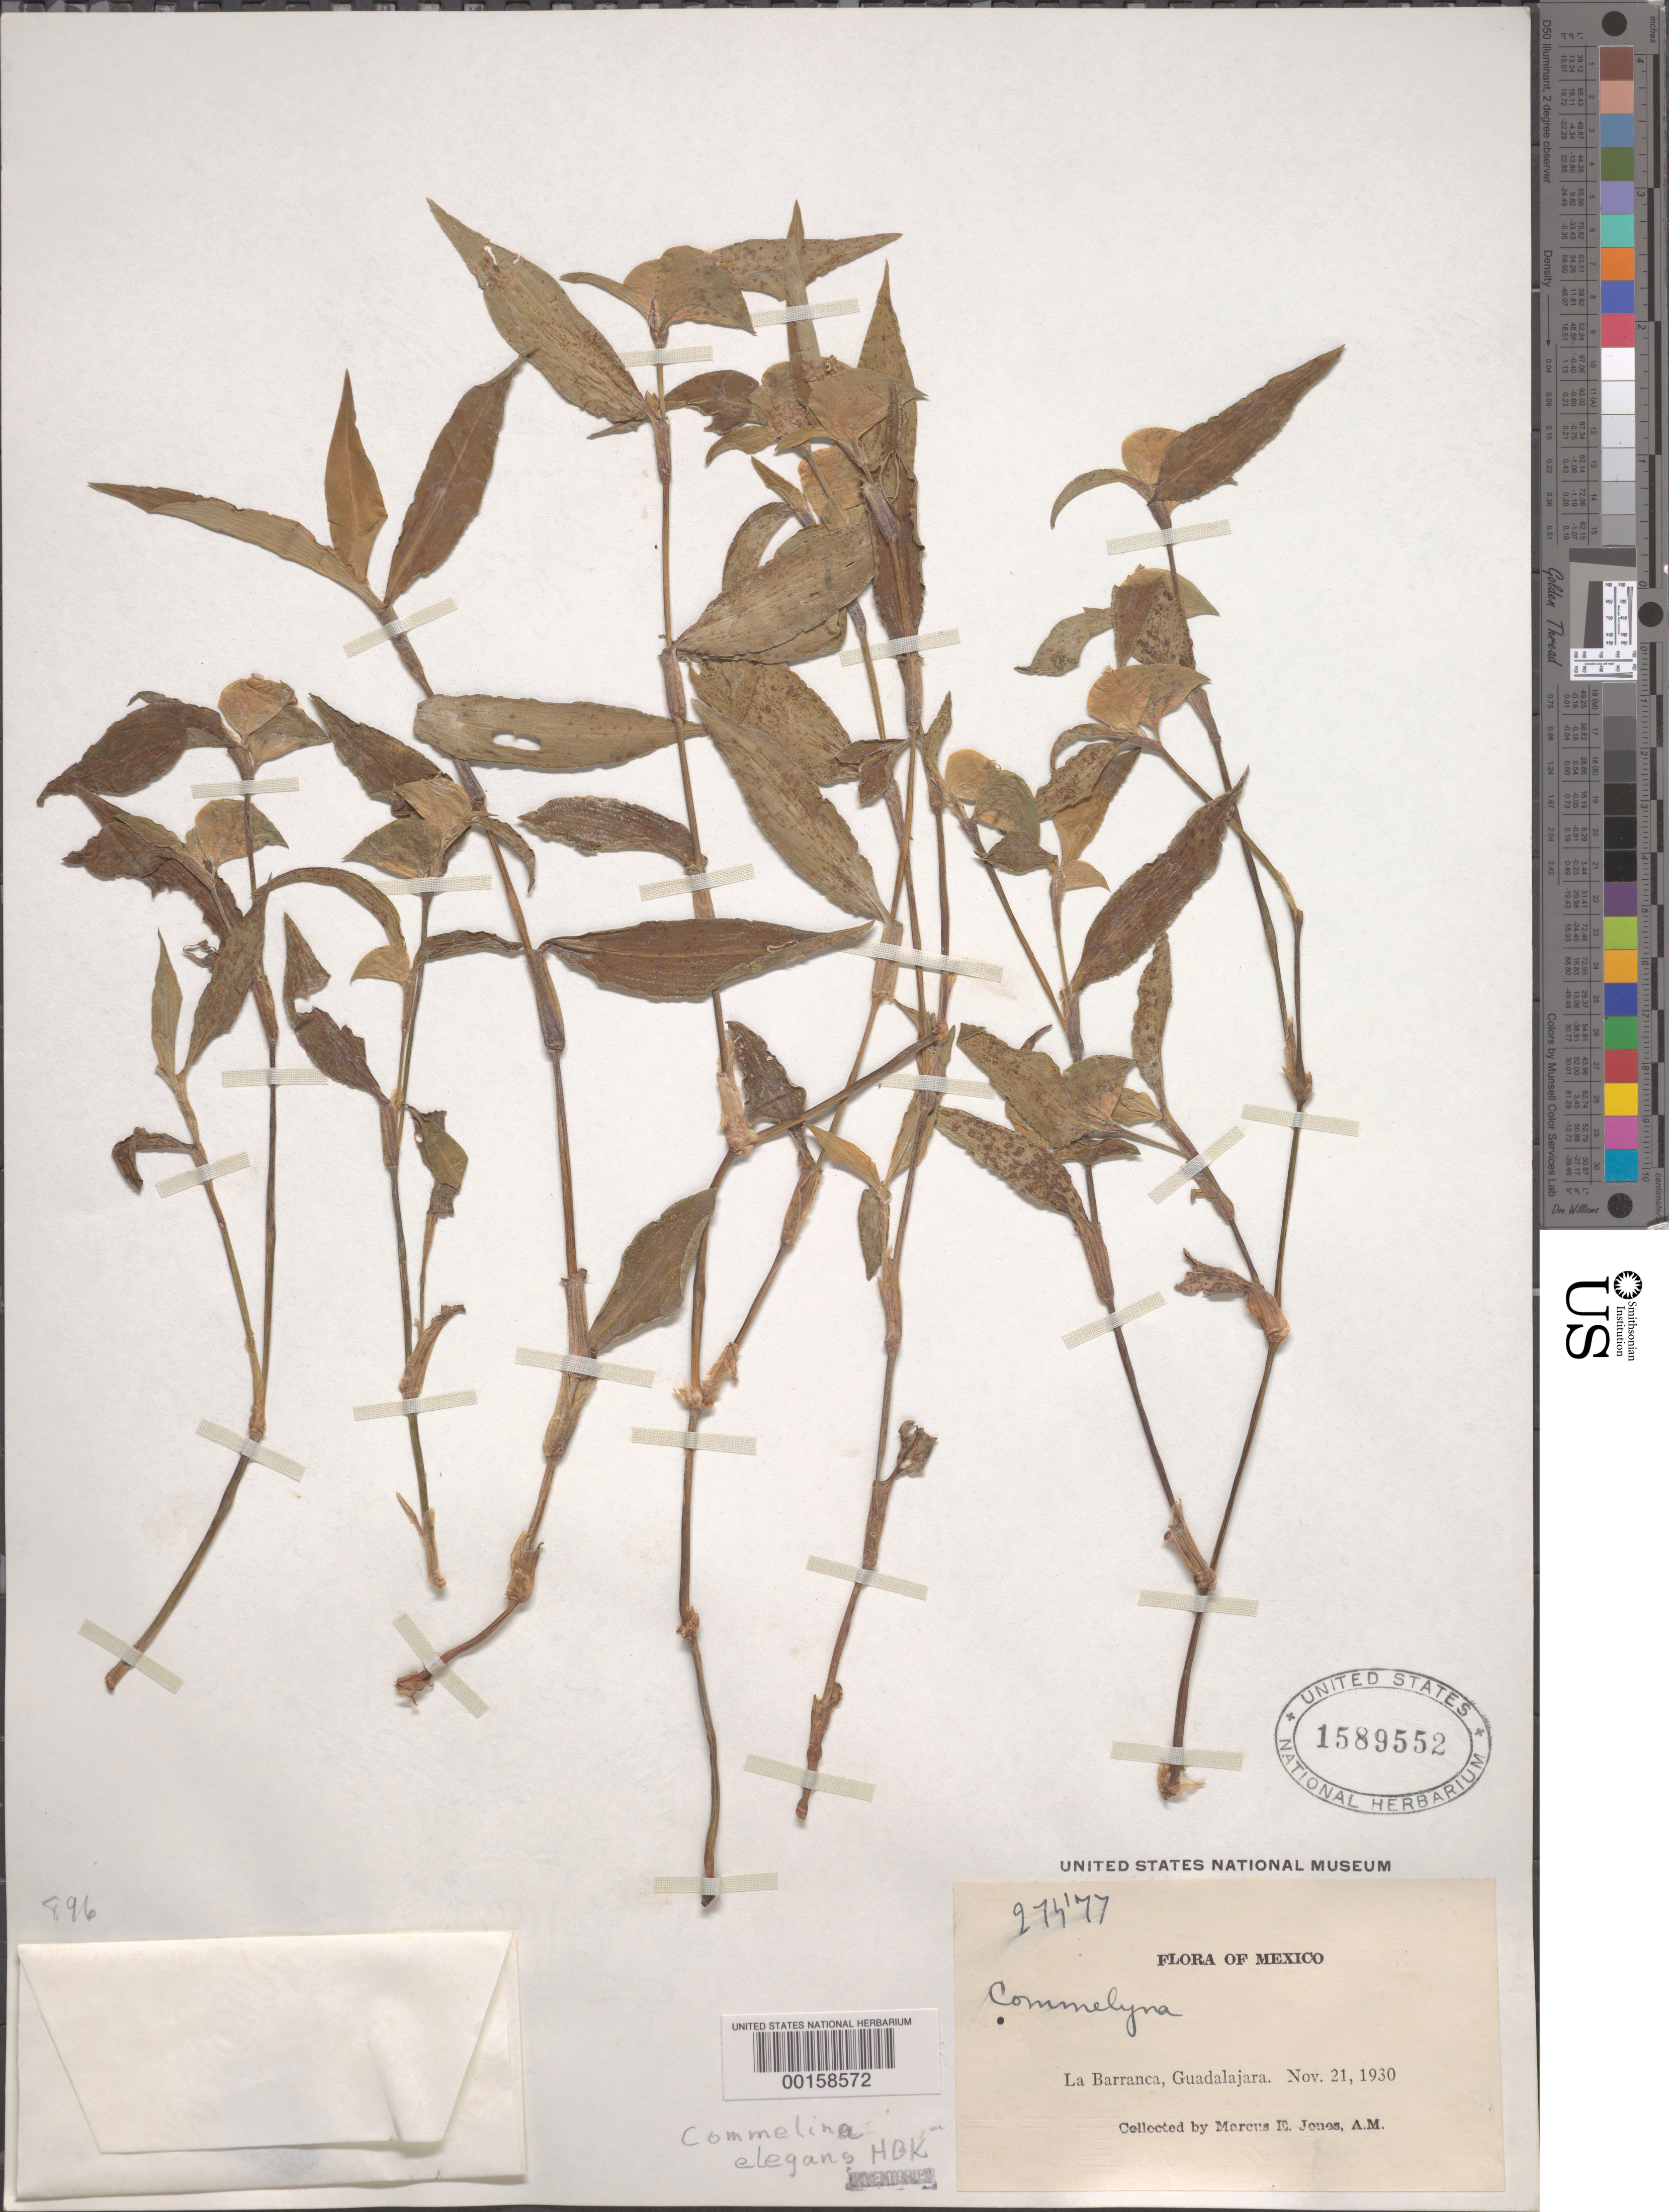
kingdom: Plantae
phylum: Tracheophyta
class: Liliopsida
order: Commelinales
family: Commelinaceae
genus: Commelina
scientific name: Commelina erecta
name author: L.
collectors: M. E. Jones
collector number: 97477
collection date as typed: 21 Nov 1930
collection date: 1930-11-21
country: Mexico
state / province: Jalisco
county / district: Guadalajara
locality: La Barranca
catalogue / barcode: US 1589552